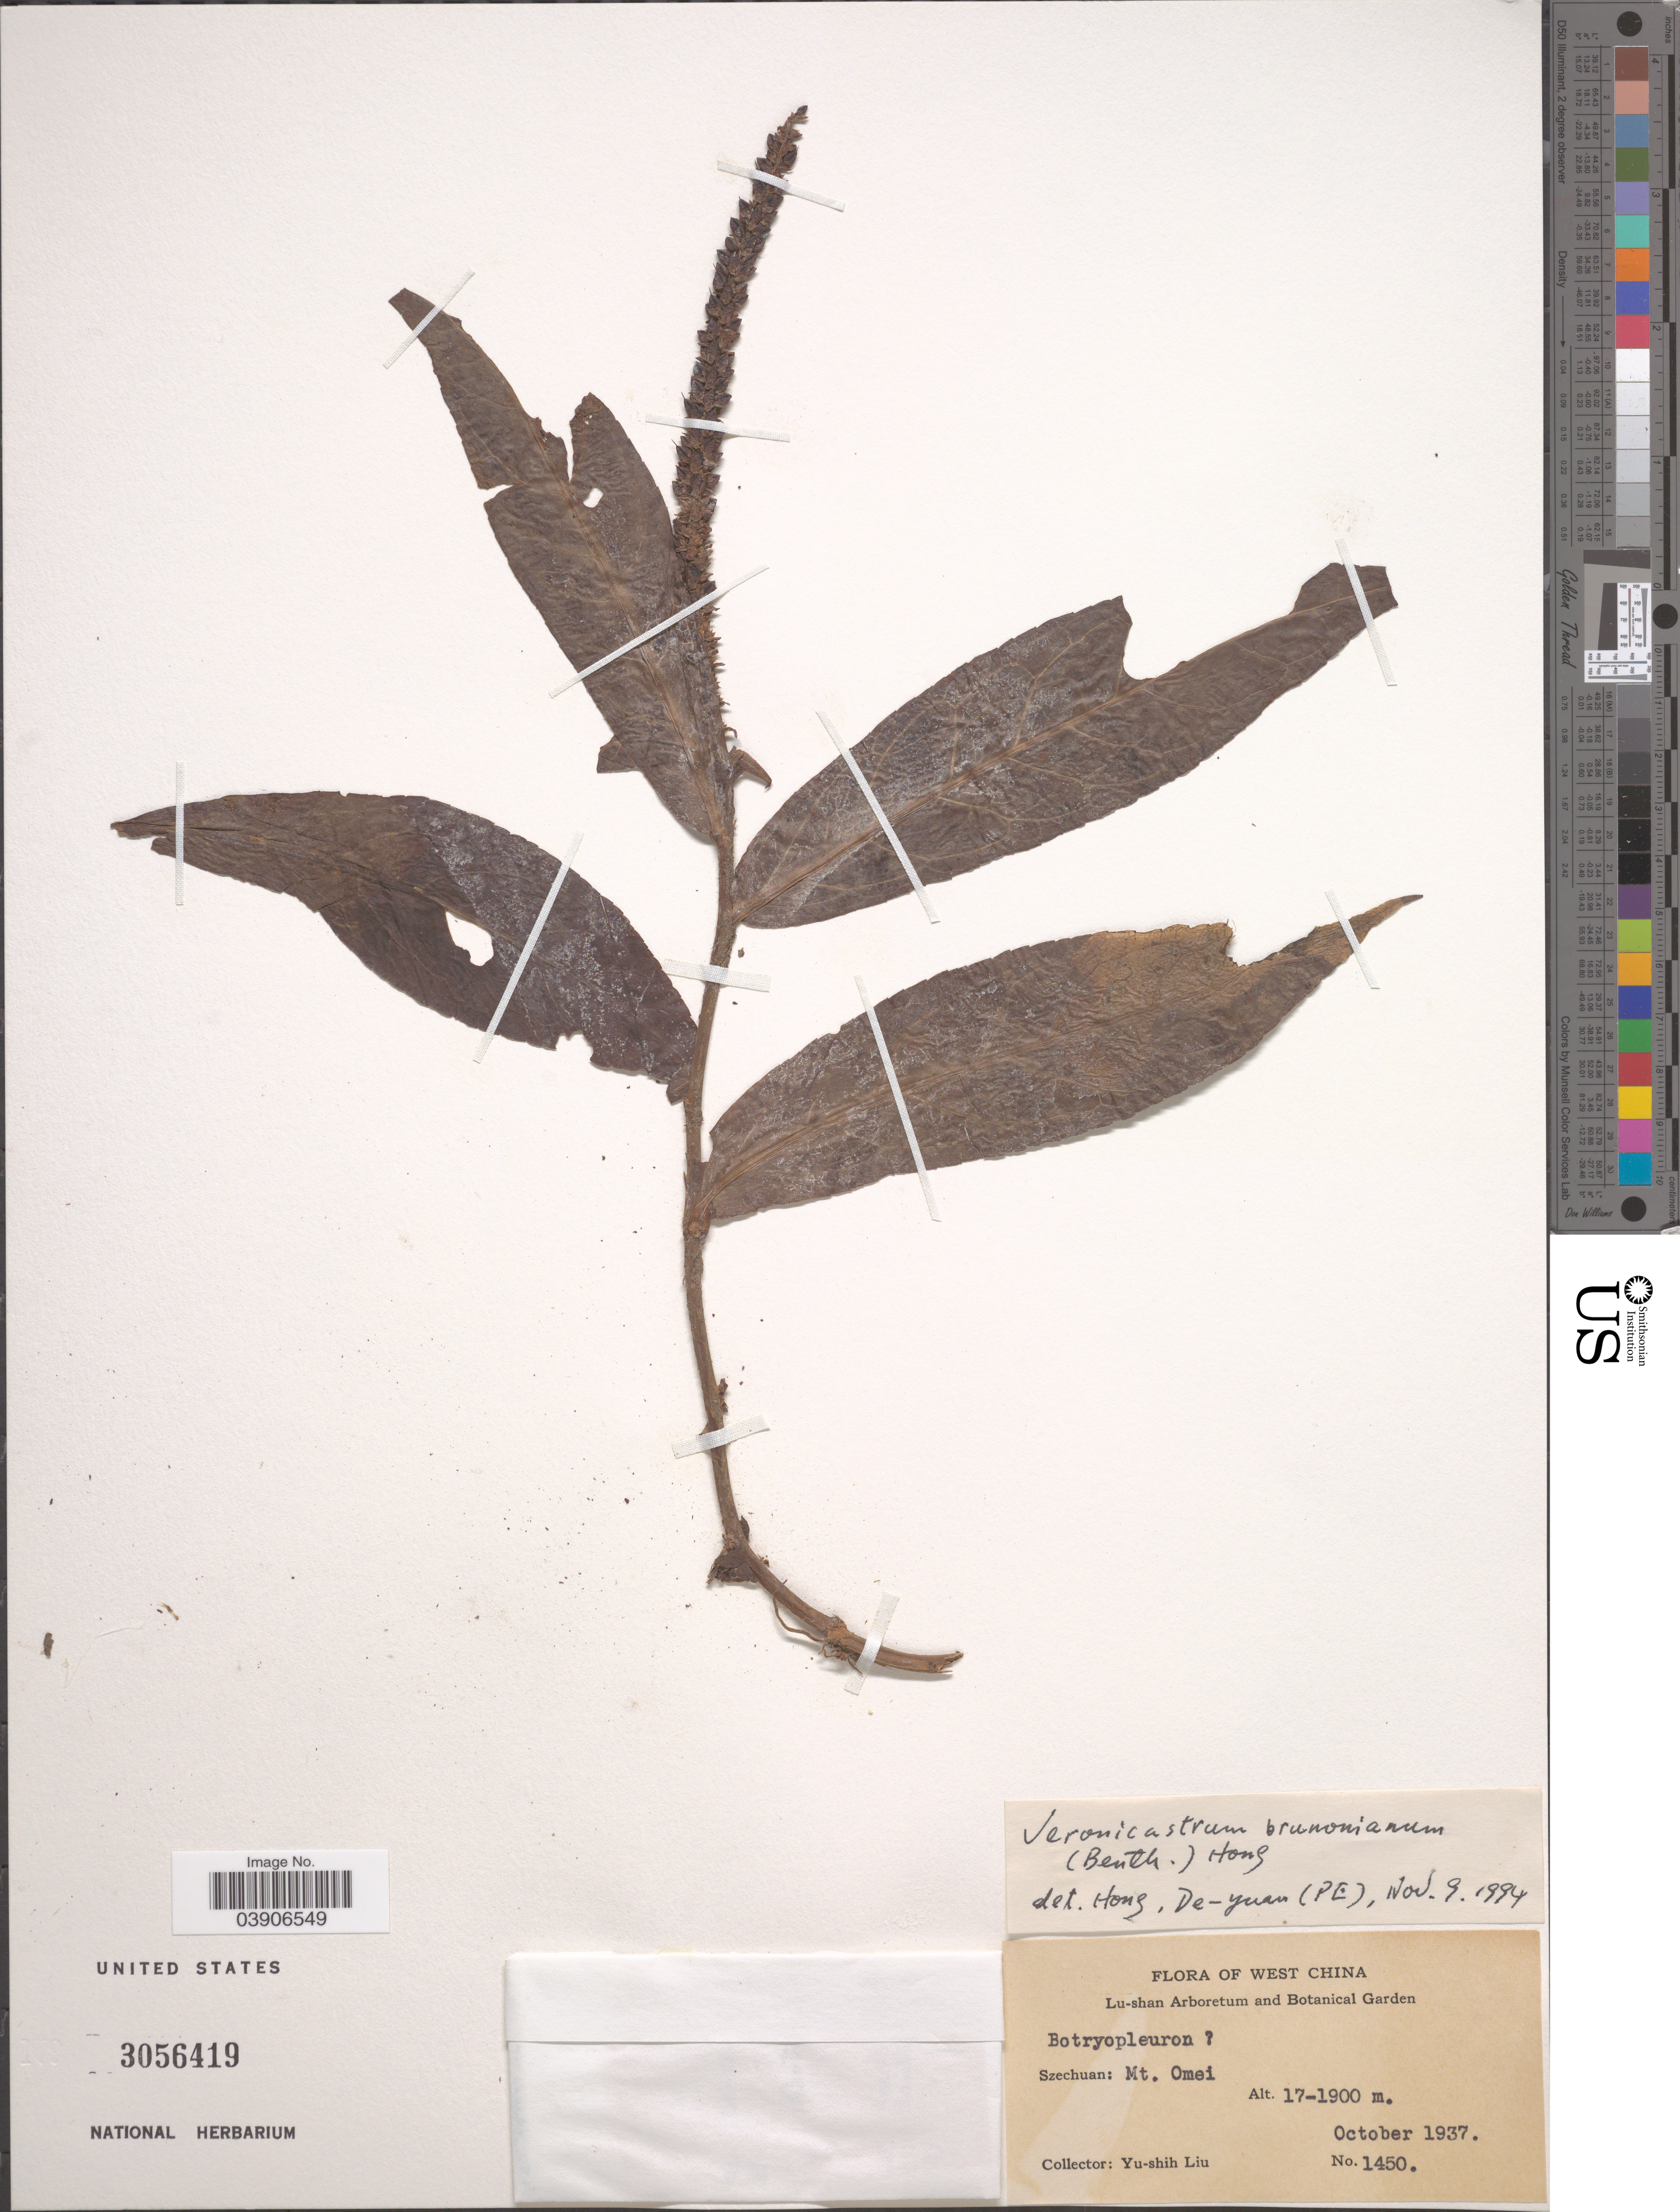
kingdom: Plantae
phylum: Tracheophyta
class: Magnoliopsida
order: Lamiales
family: Plantaginaceae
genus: Calorhabdos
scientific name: Calorhabdos brunoniana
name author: Benth.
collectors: Y.-S. Liu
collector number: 1450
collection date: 1937-10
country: China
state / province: Sichuan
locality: West China. Szechuan: Mt. Omei.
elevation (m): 1700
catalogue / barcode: US 3056419